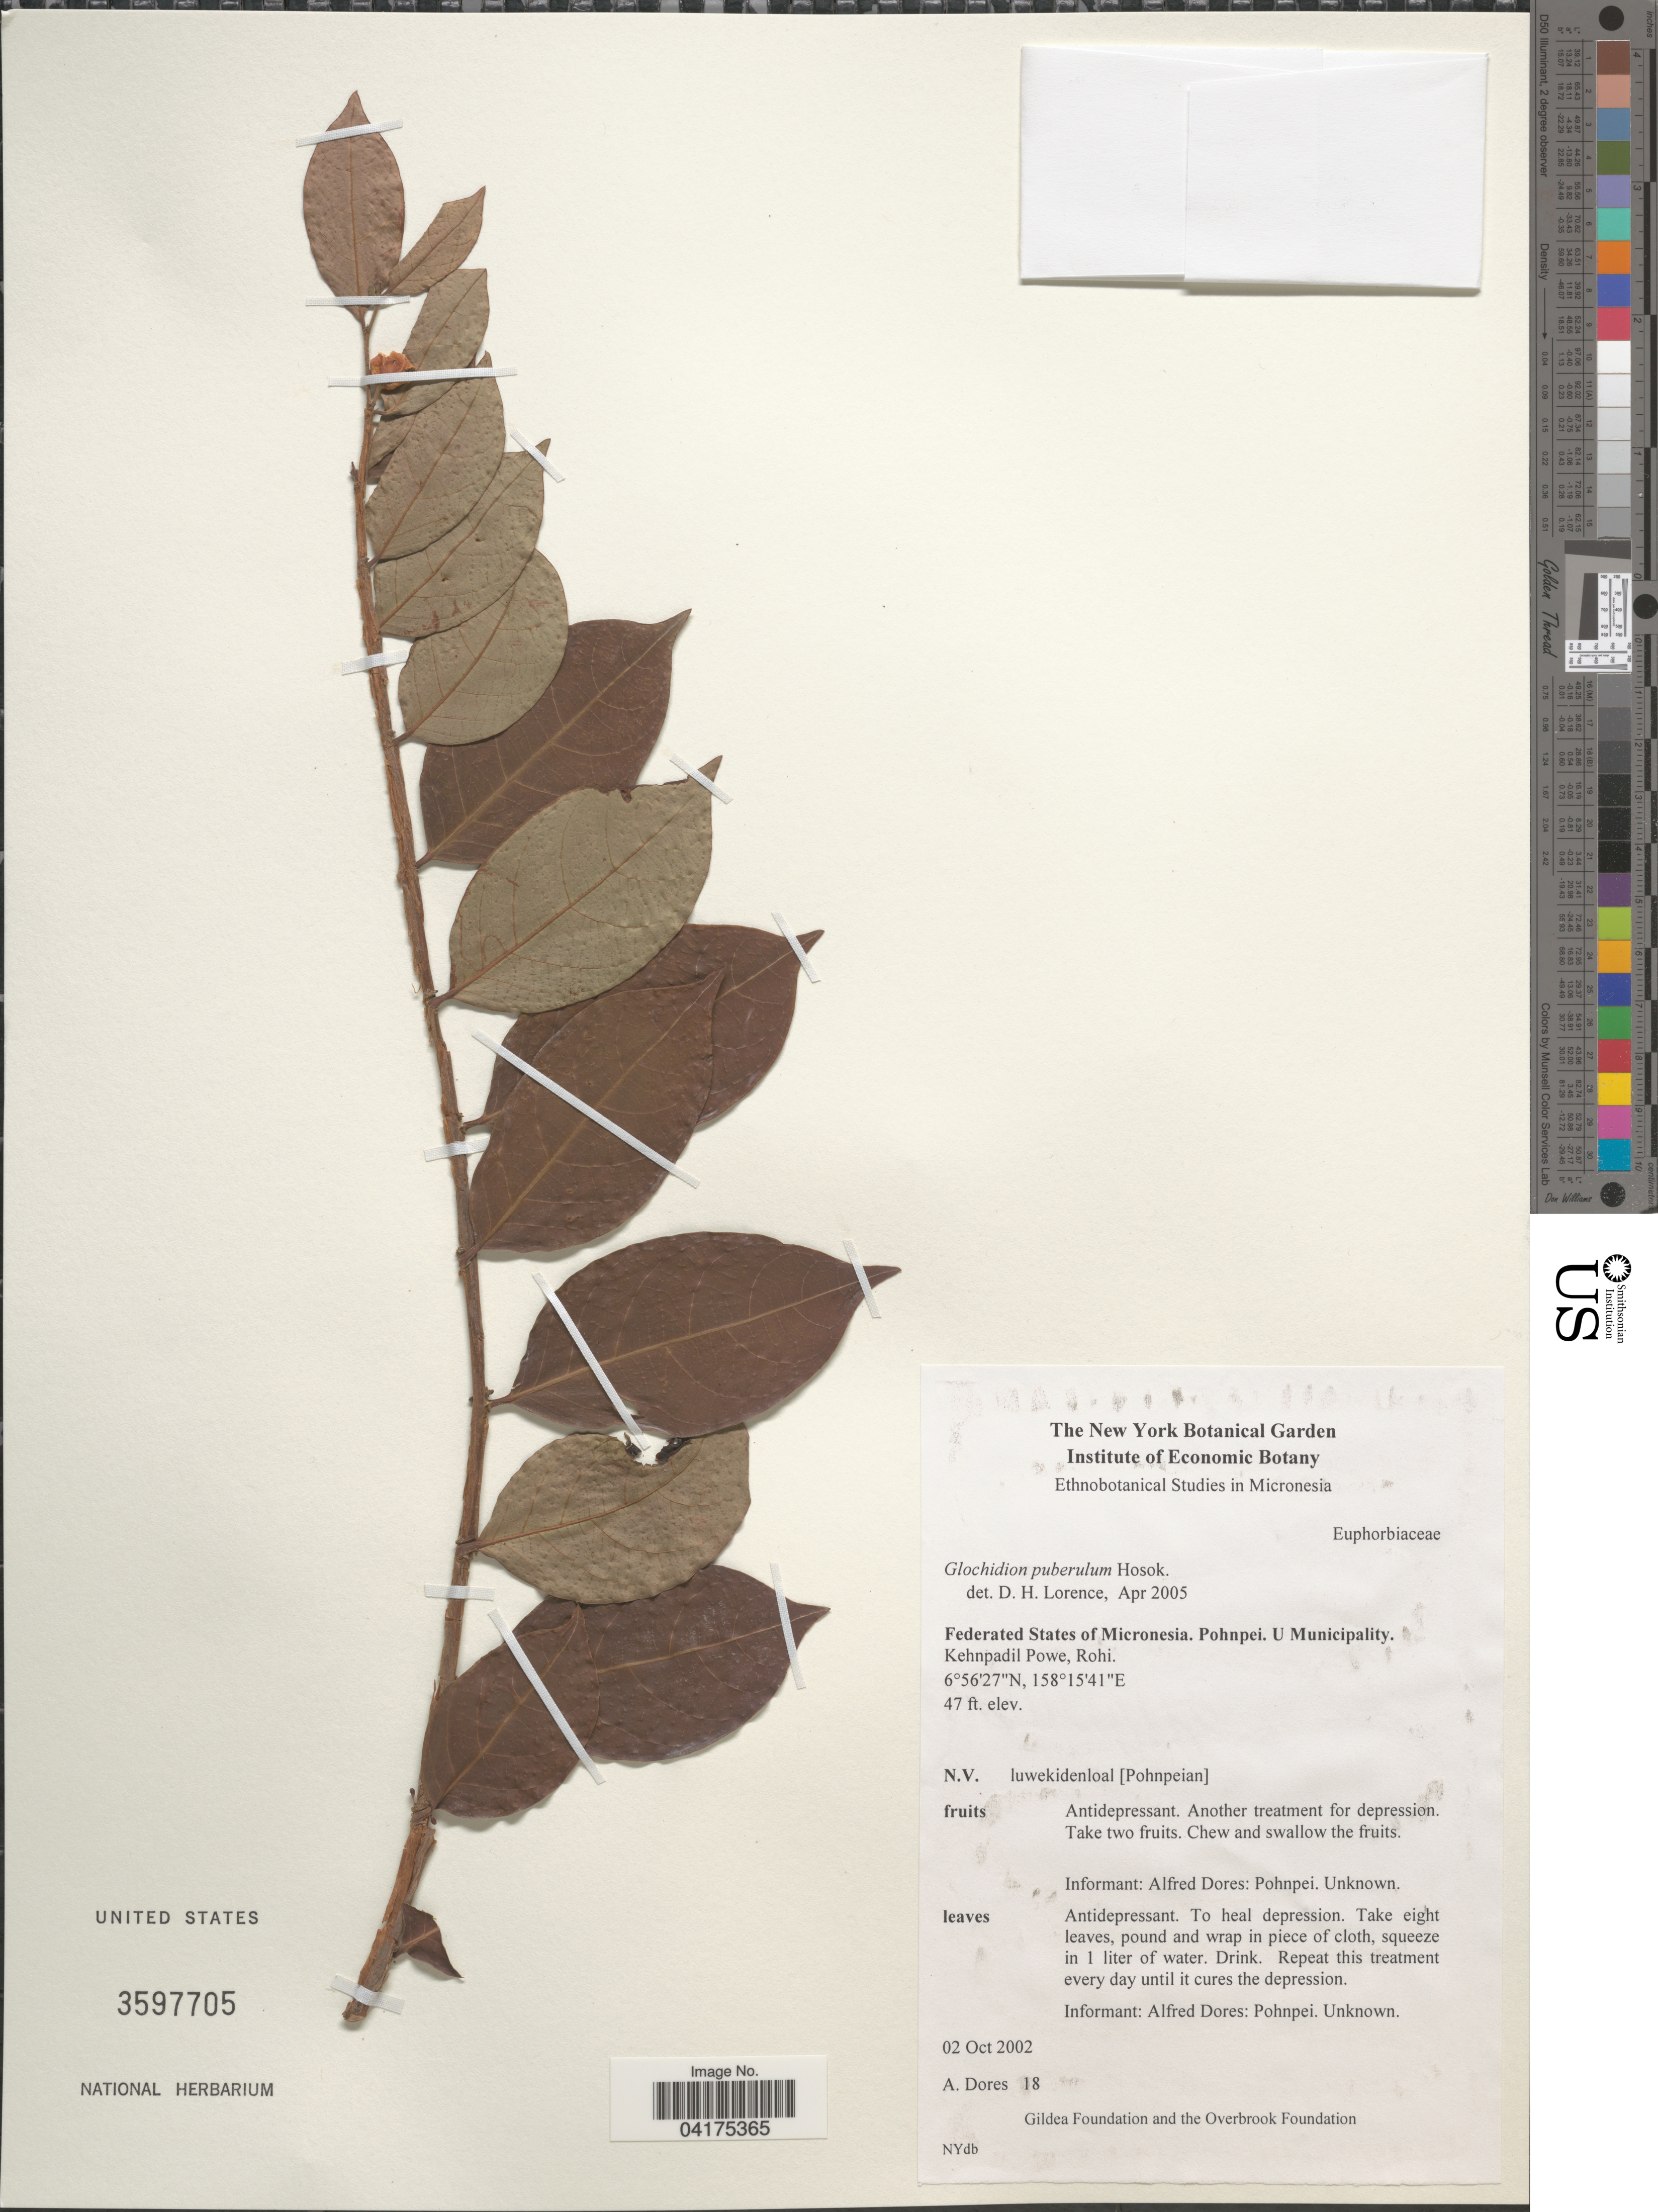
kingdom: Plantae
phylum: Tracheophyta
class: Magnoliopsida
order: Malpighiales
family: Phyllanthaceae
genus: Phyllanthus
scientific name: Phyllanthus senyavinianus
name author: (Glassman) W.L. Wagner & Lorence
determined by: Wagner, W. L., (BOT), Smithsonian Institution - National Museum of Natural History (UNITED STATES)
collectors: A. Dores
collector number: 18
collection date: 2002-10-02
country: Micronesia, Federated States of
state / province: Pohnpei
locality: U Municipality. Kehnpadil Powe, Rohi.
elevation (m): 14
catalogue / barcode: US 3597705